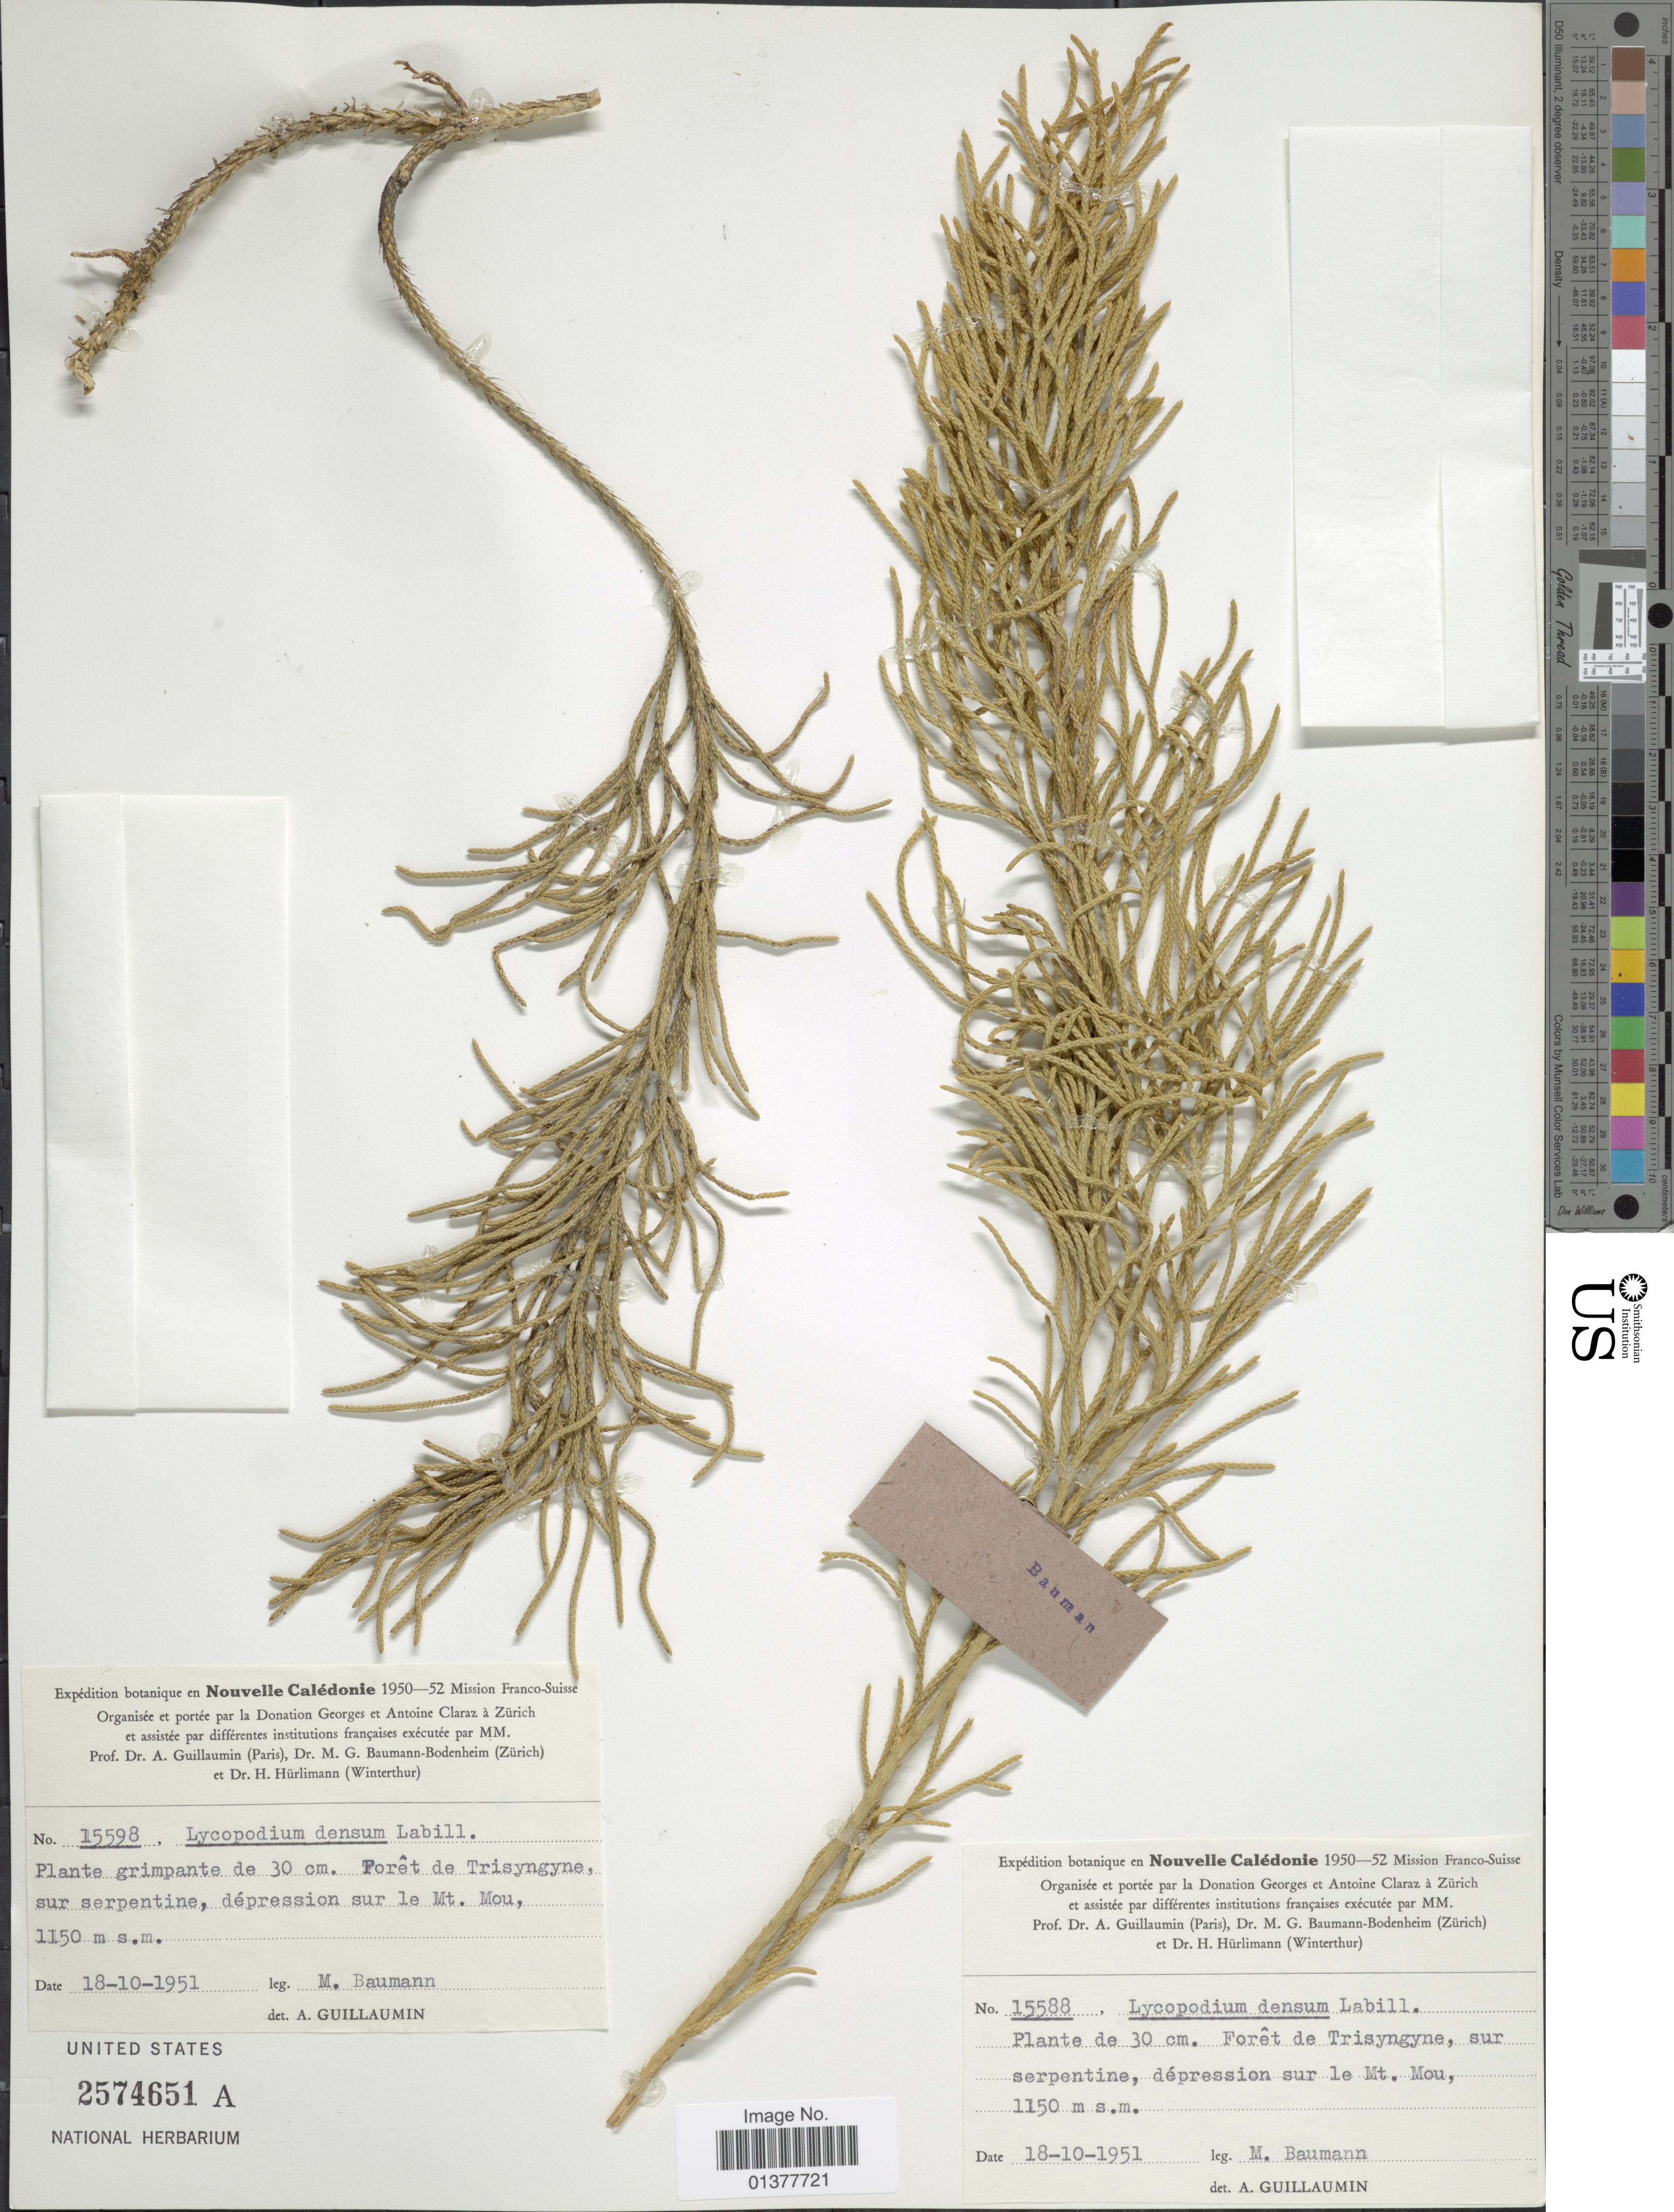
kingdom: Plantae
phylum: Tracheophyta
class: Lycopodiopsida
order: Lycopodiales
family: Lycopodiaceae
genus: Pseudolycopodium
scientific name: Pseudolycopodium densum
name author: (Rothm.) Holub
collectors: M. Baumann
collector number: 15598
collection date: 1951-10-18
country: New Caledonia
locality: Foret de Trisyngyne, suer serpentine, dépression sur le Mt. Mou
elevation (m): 1150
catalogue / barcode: US 2574651A